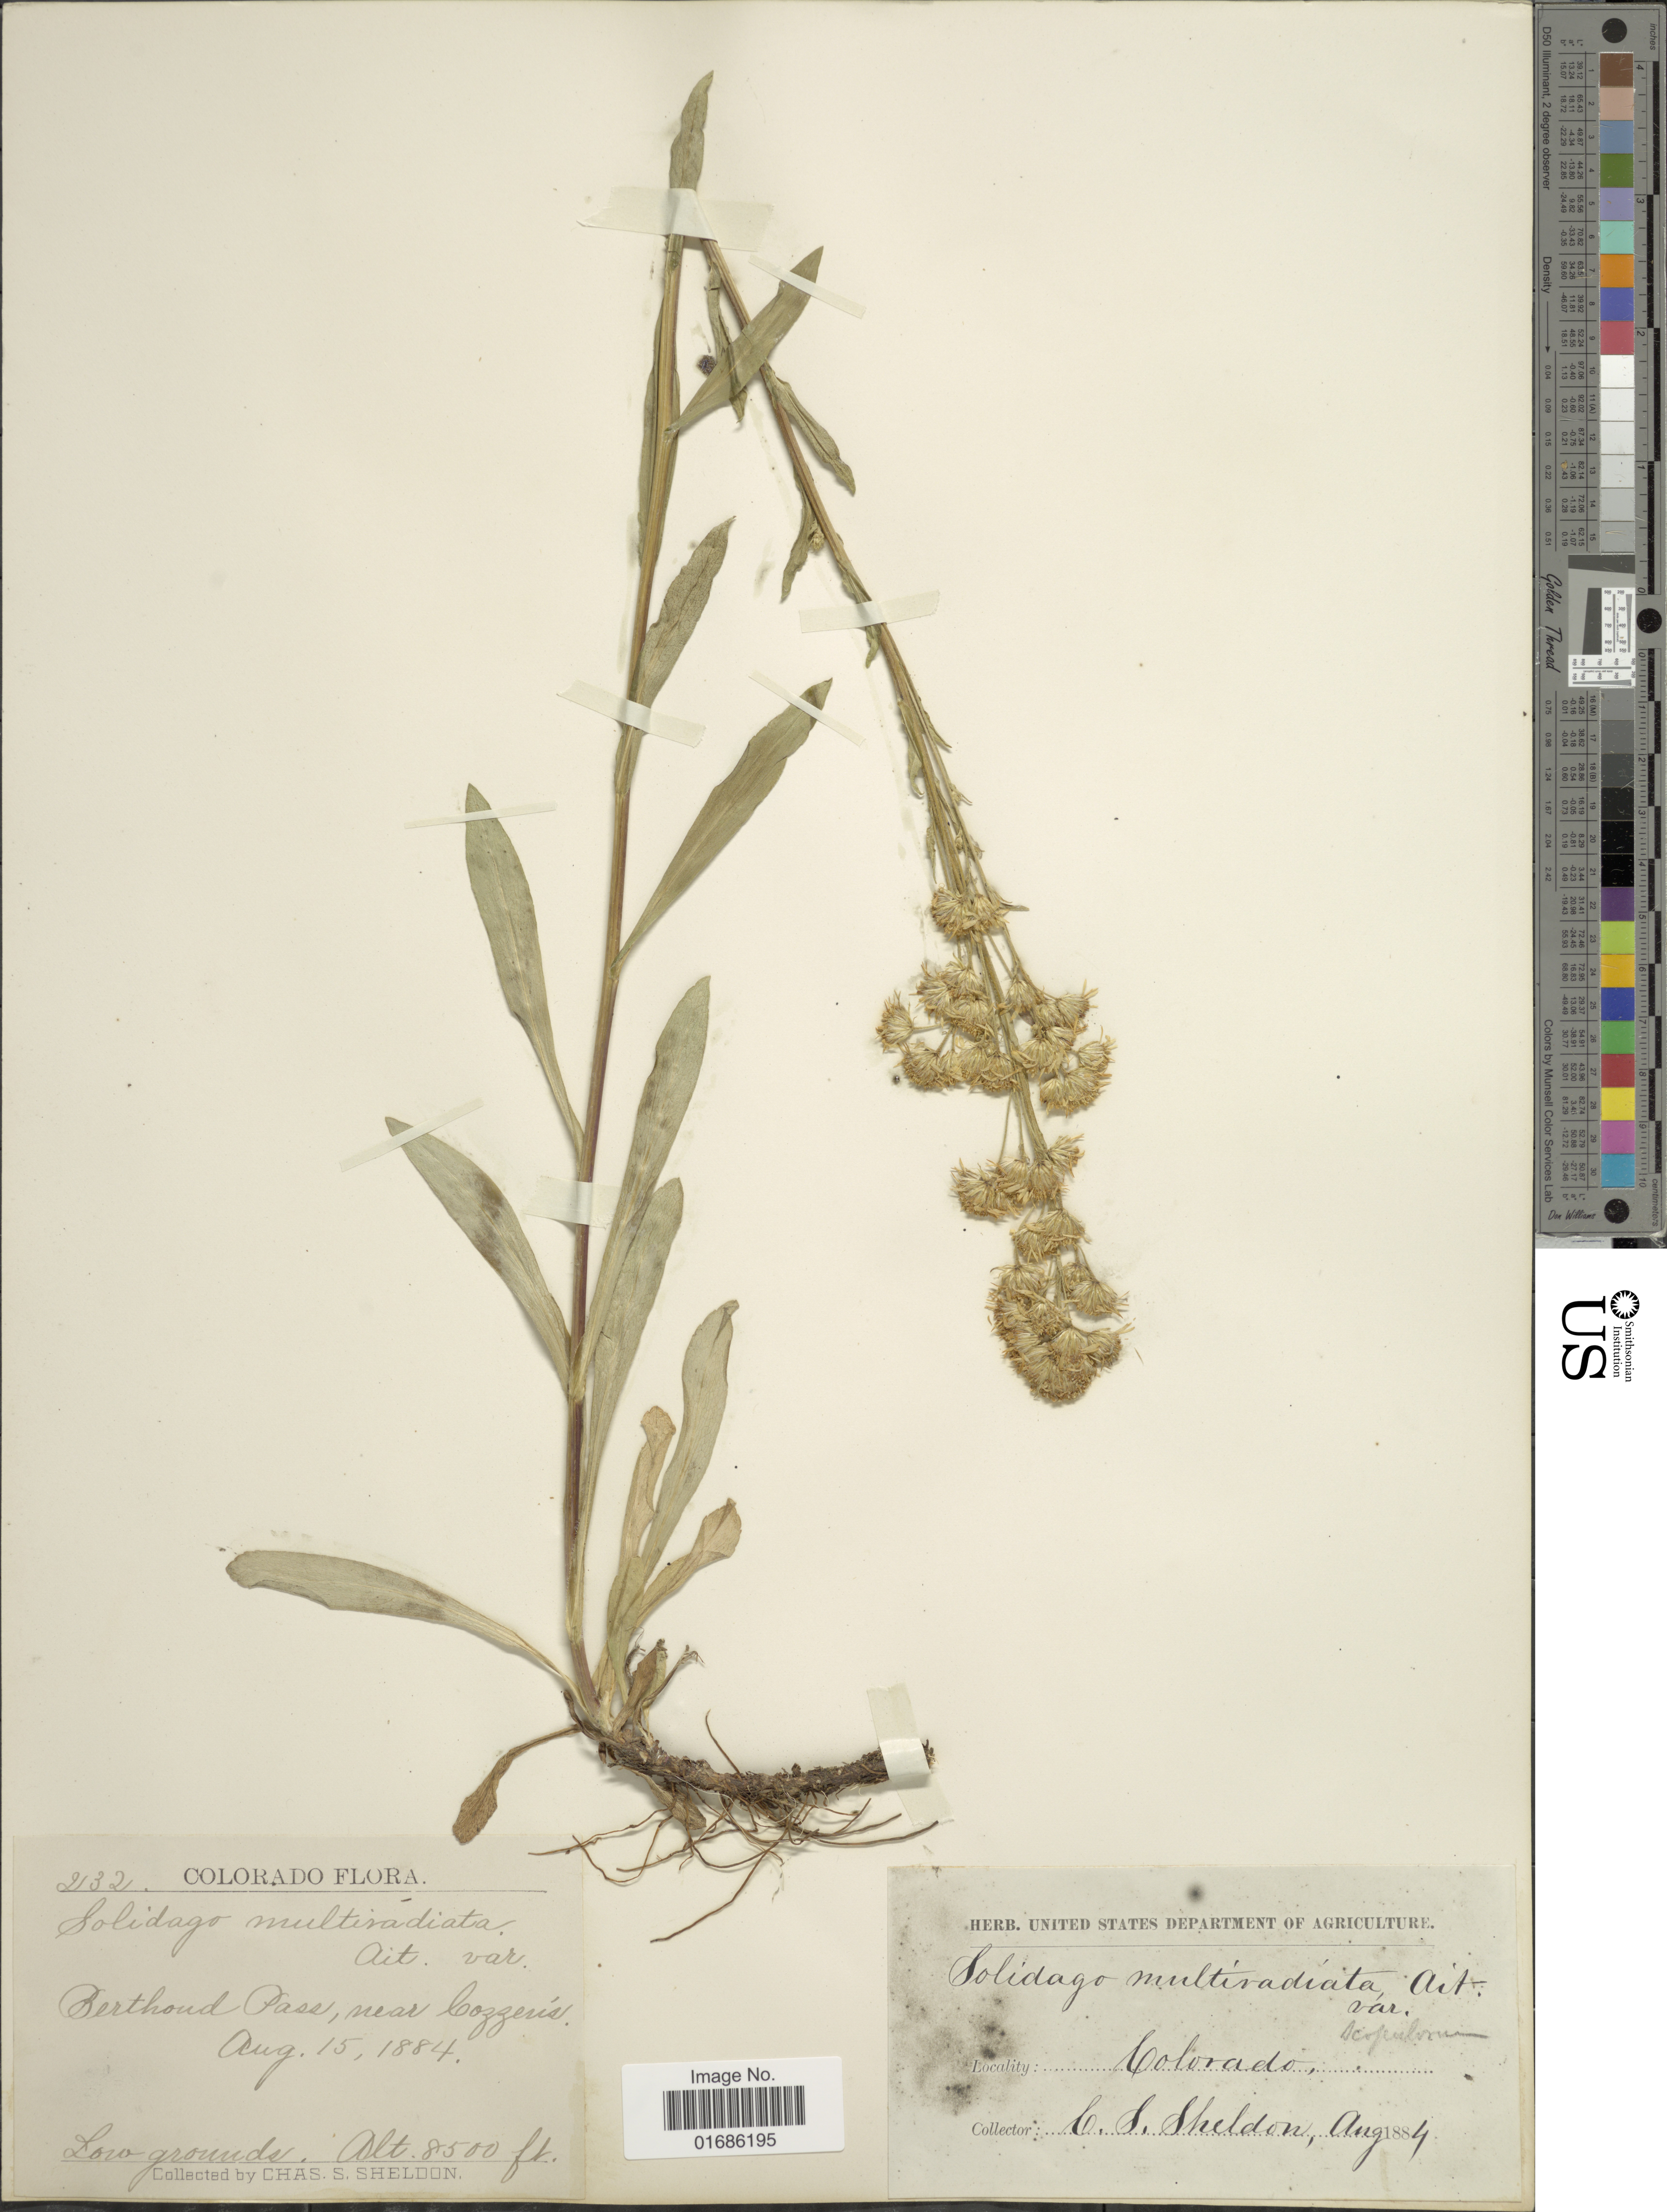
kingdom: Plantae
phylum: Tracheophyta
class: Magnoliopsida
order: Asterales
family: Asteraceae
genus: Solidago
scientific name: Solidago ciliosa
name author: Greene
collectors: C. S. Sheldon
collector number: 232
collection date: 1884-08-15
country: United States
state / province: Colorado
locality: Berthoud Pass, near Cozzen's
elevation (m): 2591